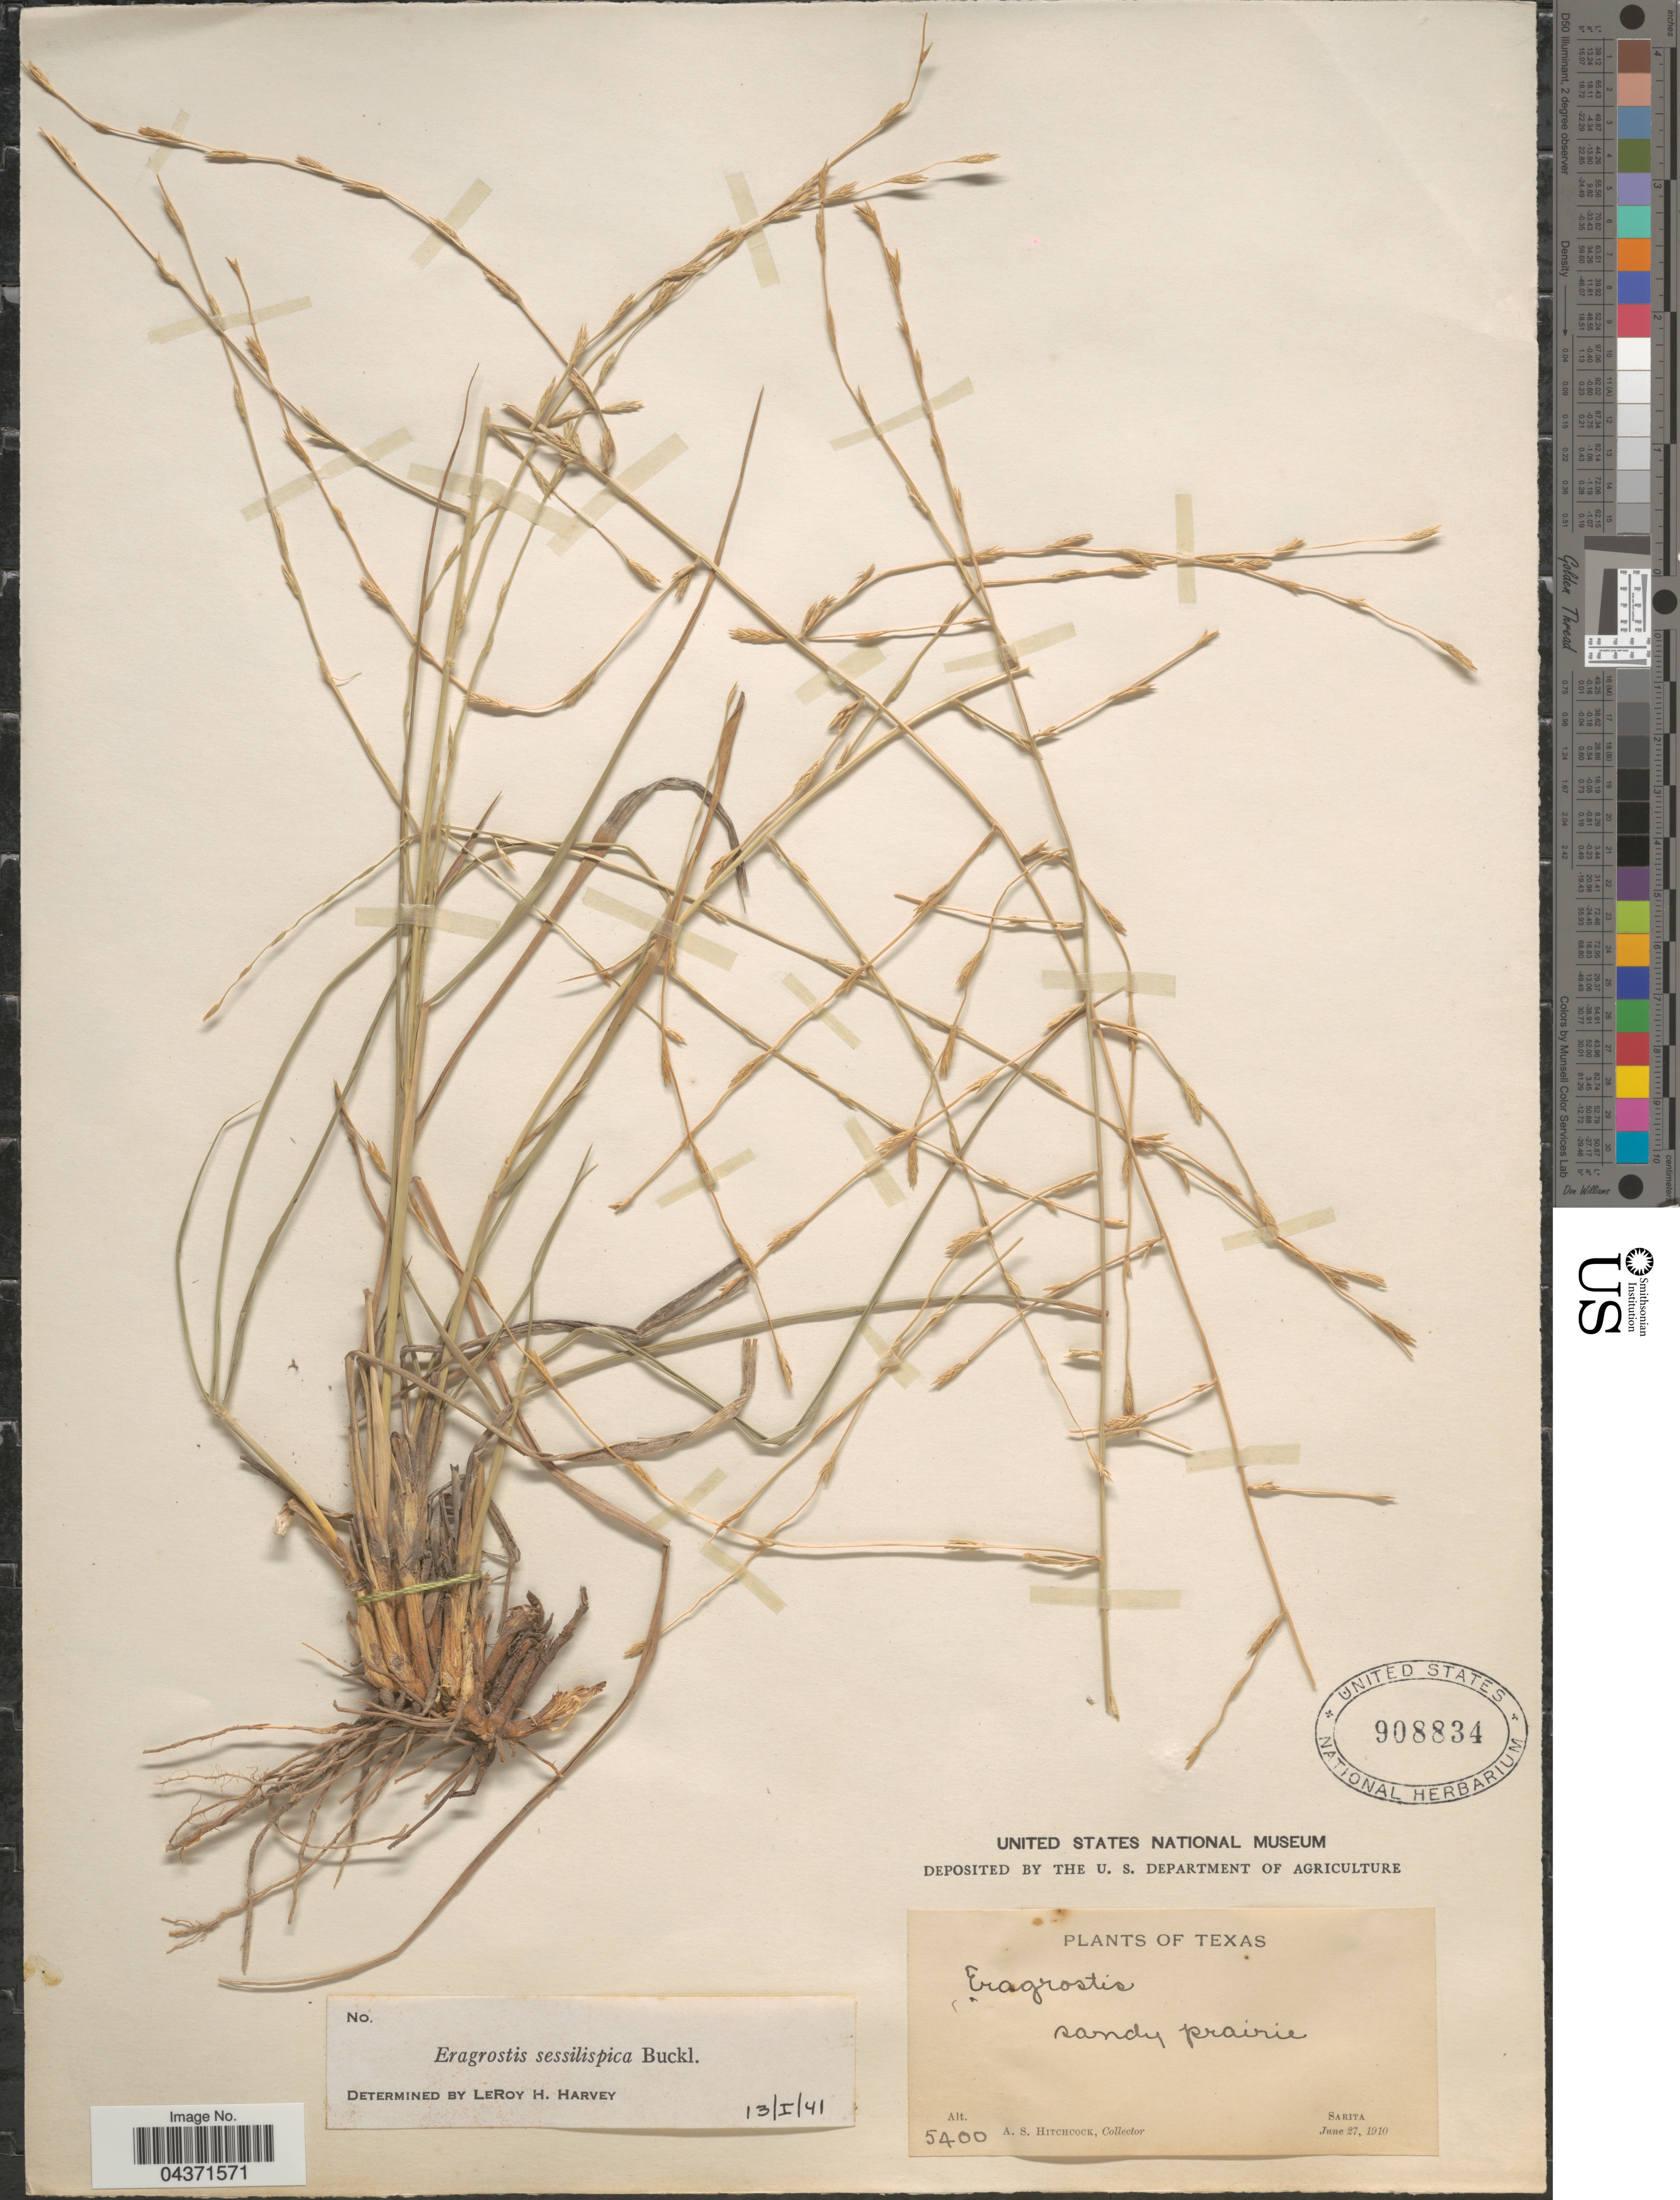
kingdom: Plantae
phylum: Tracheophyta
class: Liliopsida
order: Poales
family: Poaceae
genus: Eragrostis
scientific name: Eragrostis sessilispica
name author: Buckley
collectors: A. S. Hitchcock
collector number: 5400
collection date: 1910-06-27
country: United States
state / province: Texas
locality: Sarita.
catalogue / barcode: US 908834